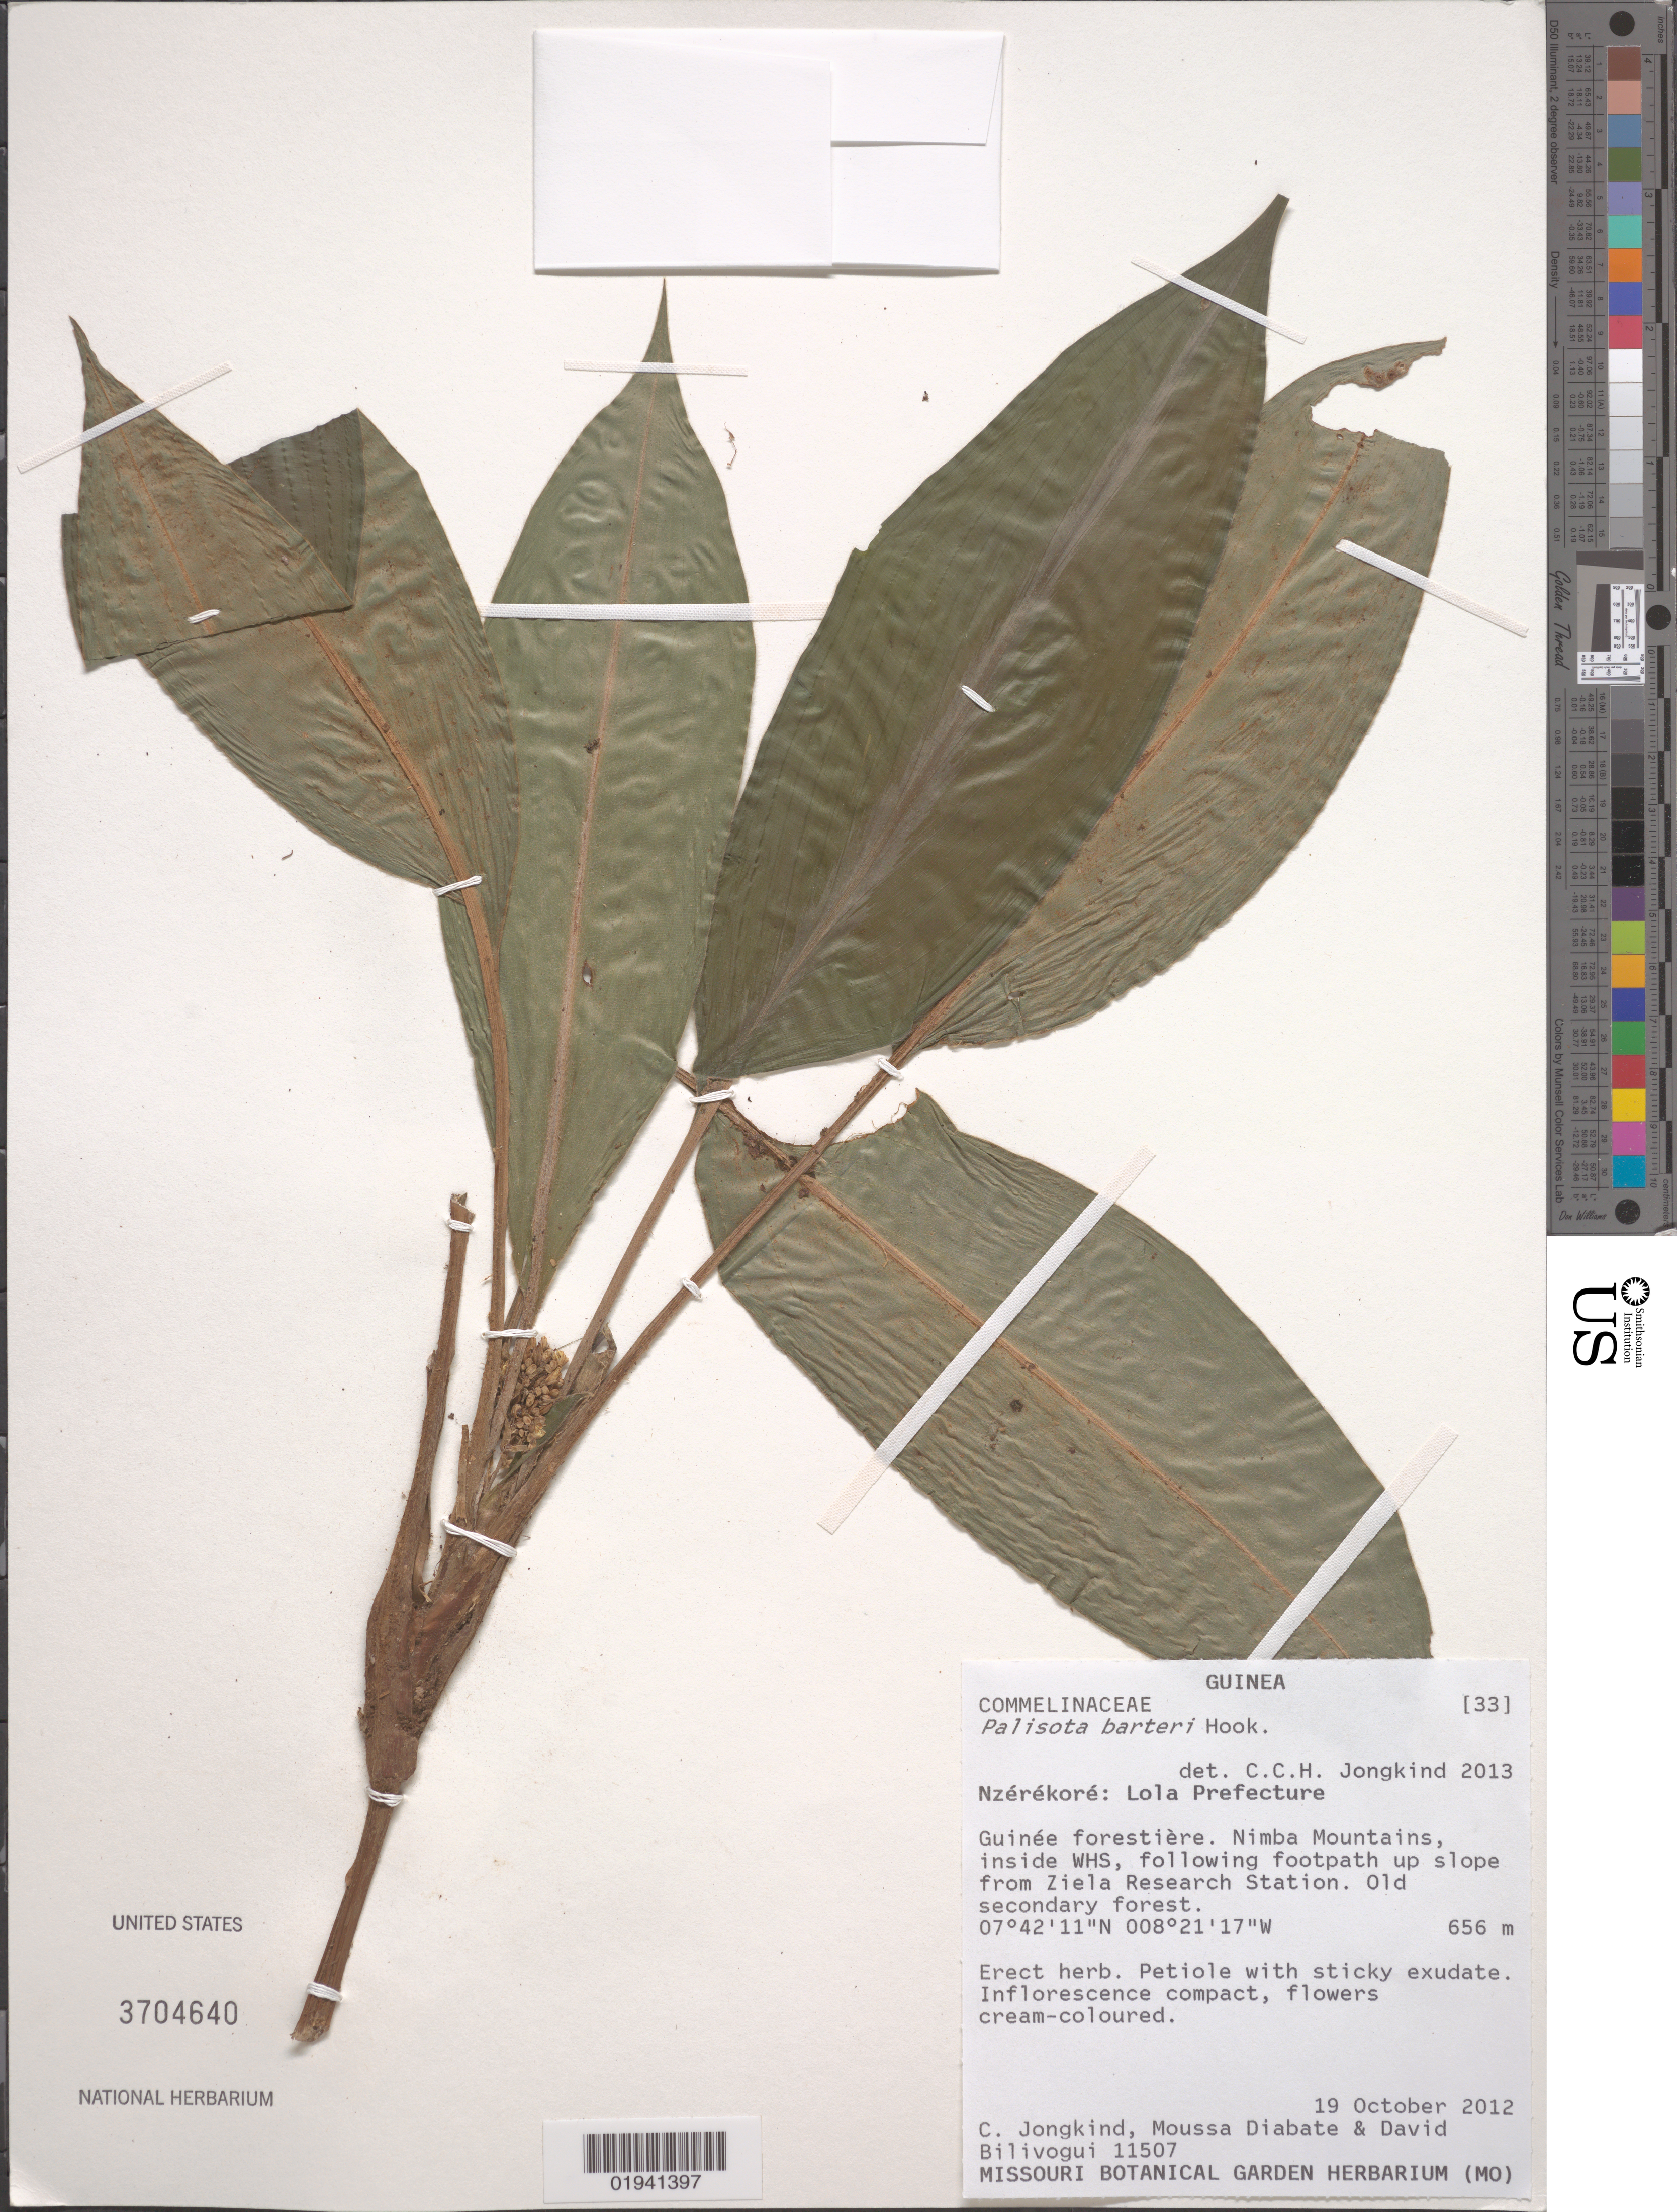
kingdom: Plantae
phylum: Tracheophyta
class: Liliopsida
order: Commelinales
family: Commelinaceae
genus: Palisota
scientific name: Palisota barteri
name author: Hook.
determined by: Jongkind, C. C. H.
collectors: C. C. Jongkind, M. Diabate & D. Bilivogui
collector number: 11507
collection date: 2012-10-19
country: Guinea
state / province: Nzérékoré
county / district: Lola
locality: Guinée forestiere. Nimba Mountains, inside the WHS, following footpath up slope from Ziela Research Station.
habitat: old secondary forest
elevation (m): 656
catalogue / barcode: US 3704640